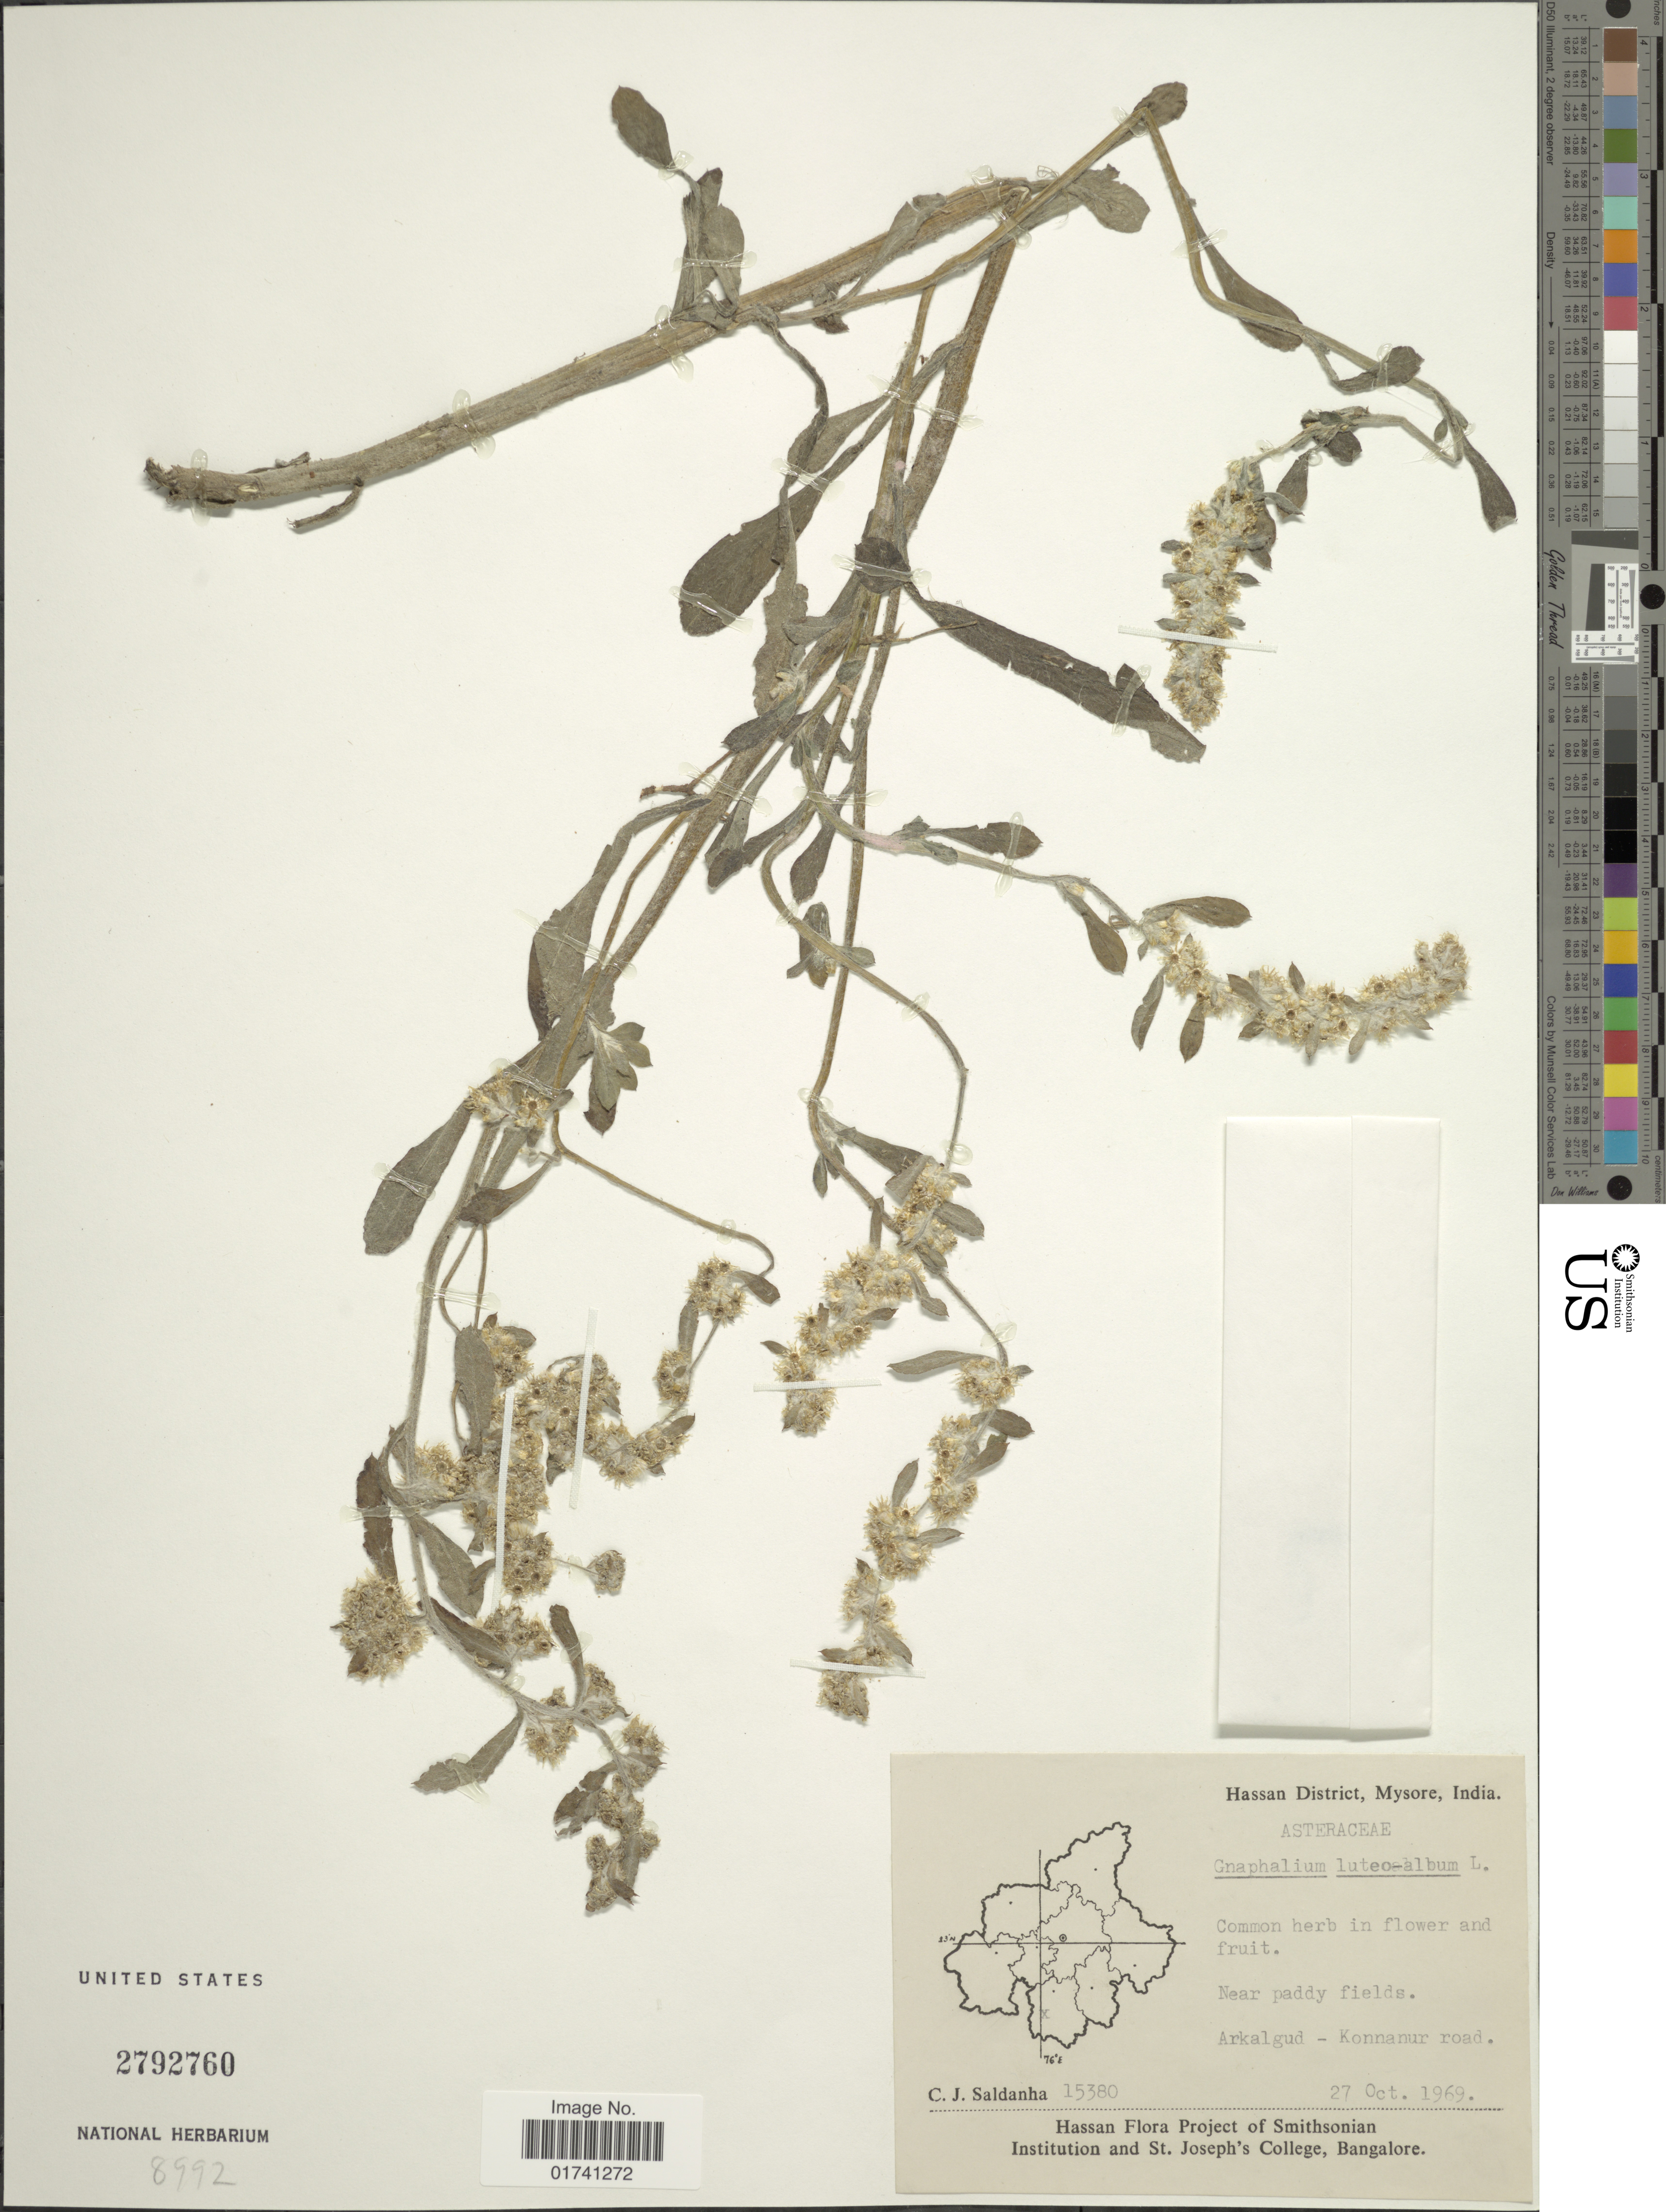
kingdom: Plantae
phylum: Tracheophyta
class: Magnoliopsida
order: Asterales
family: Asteraceae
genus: Laphangium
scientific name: Laphangium luteoalbum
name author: (L.) Tzvelev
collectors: C. J. Saldanha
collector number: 15380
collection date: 1969-10-27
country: India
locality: Hassan District, Mysore. Arkalgud - Konnanur Road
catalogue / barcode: US 2792760